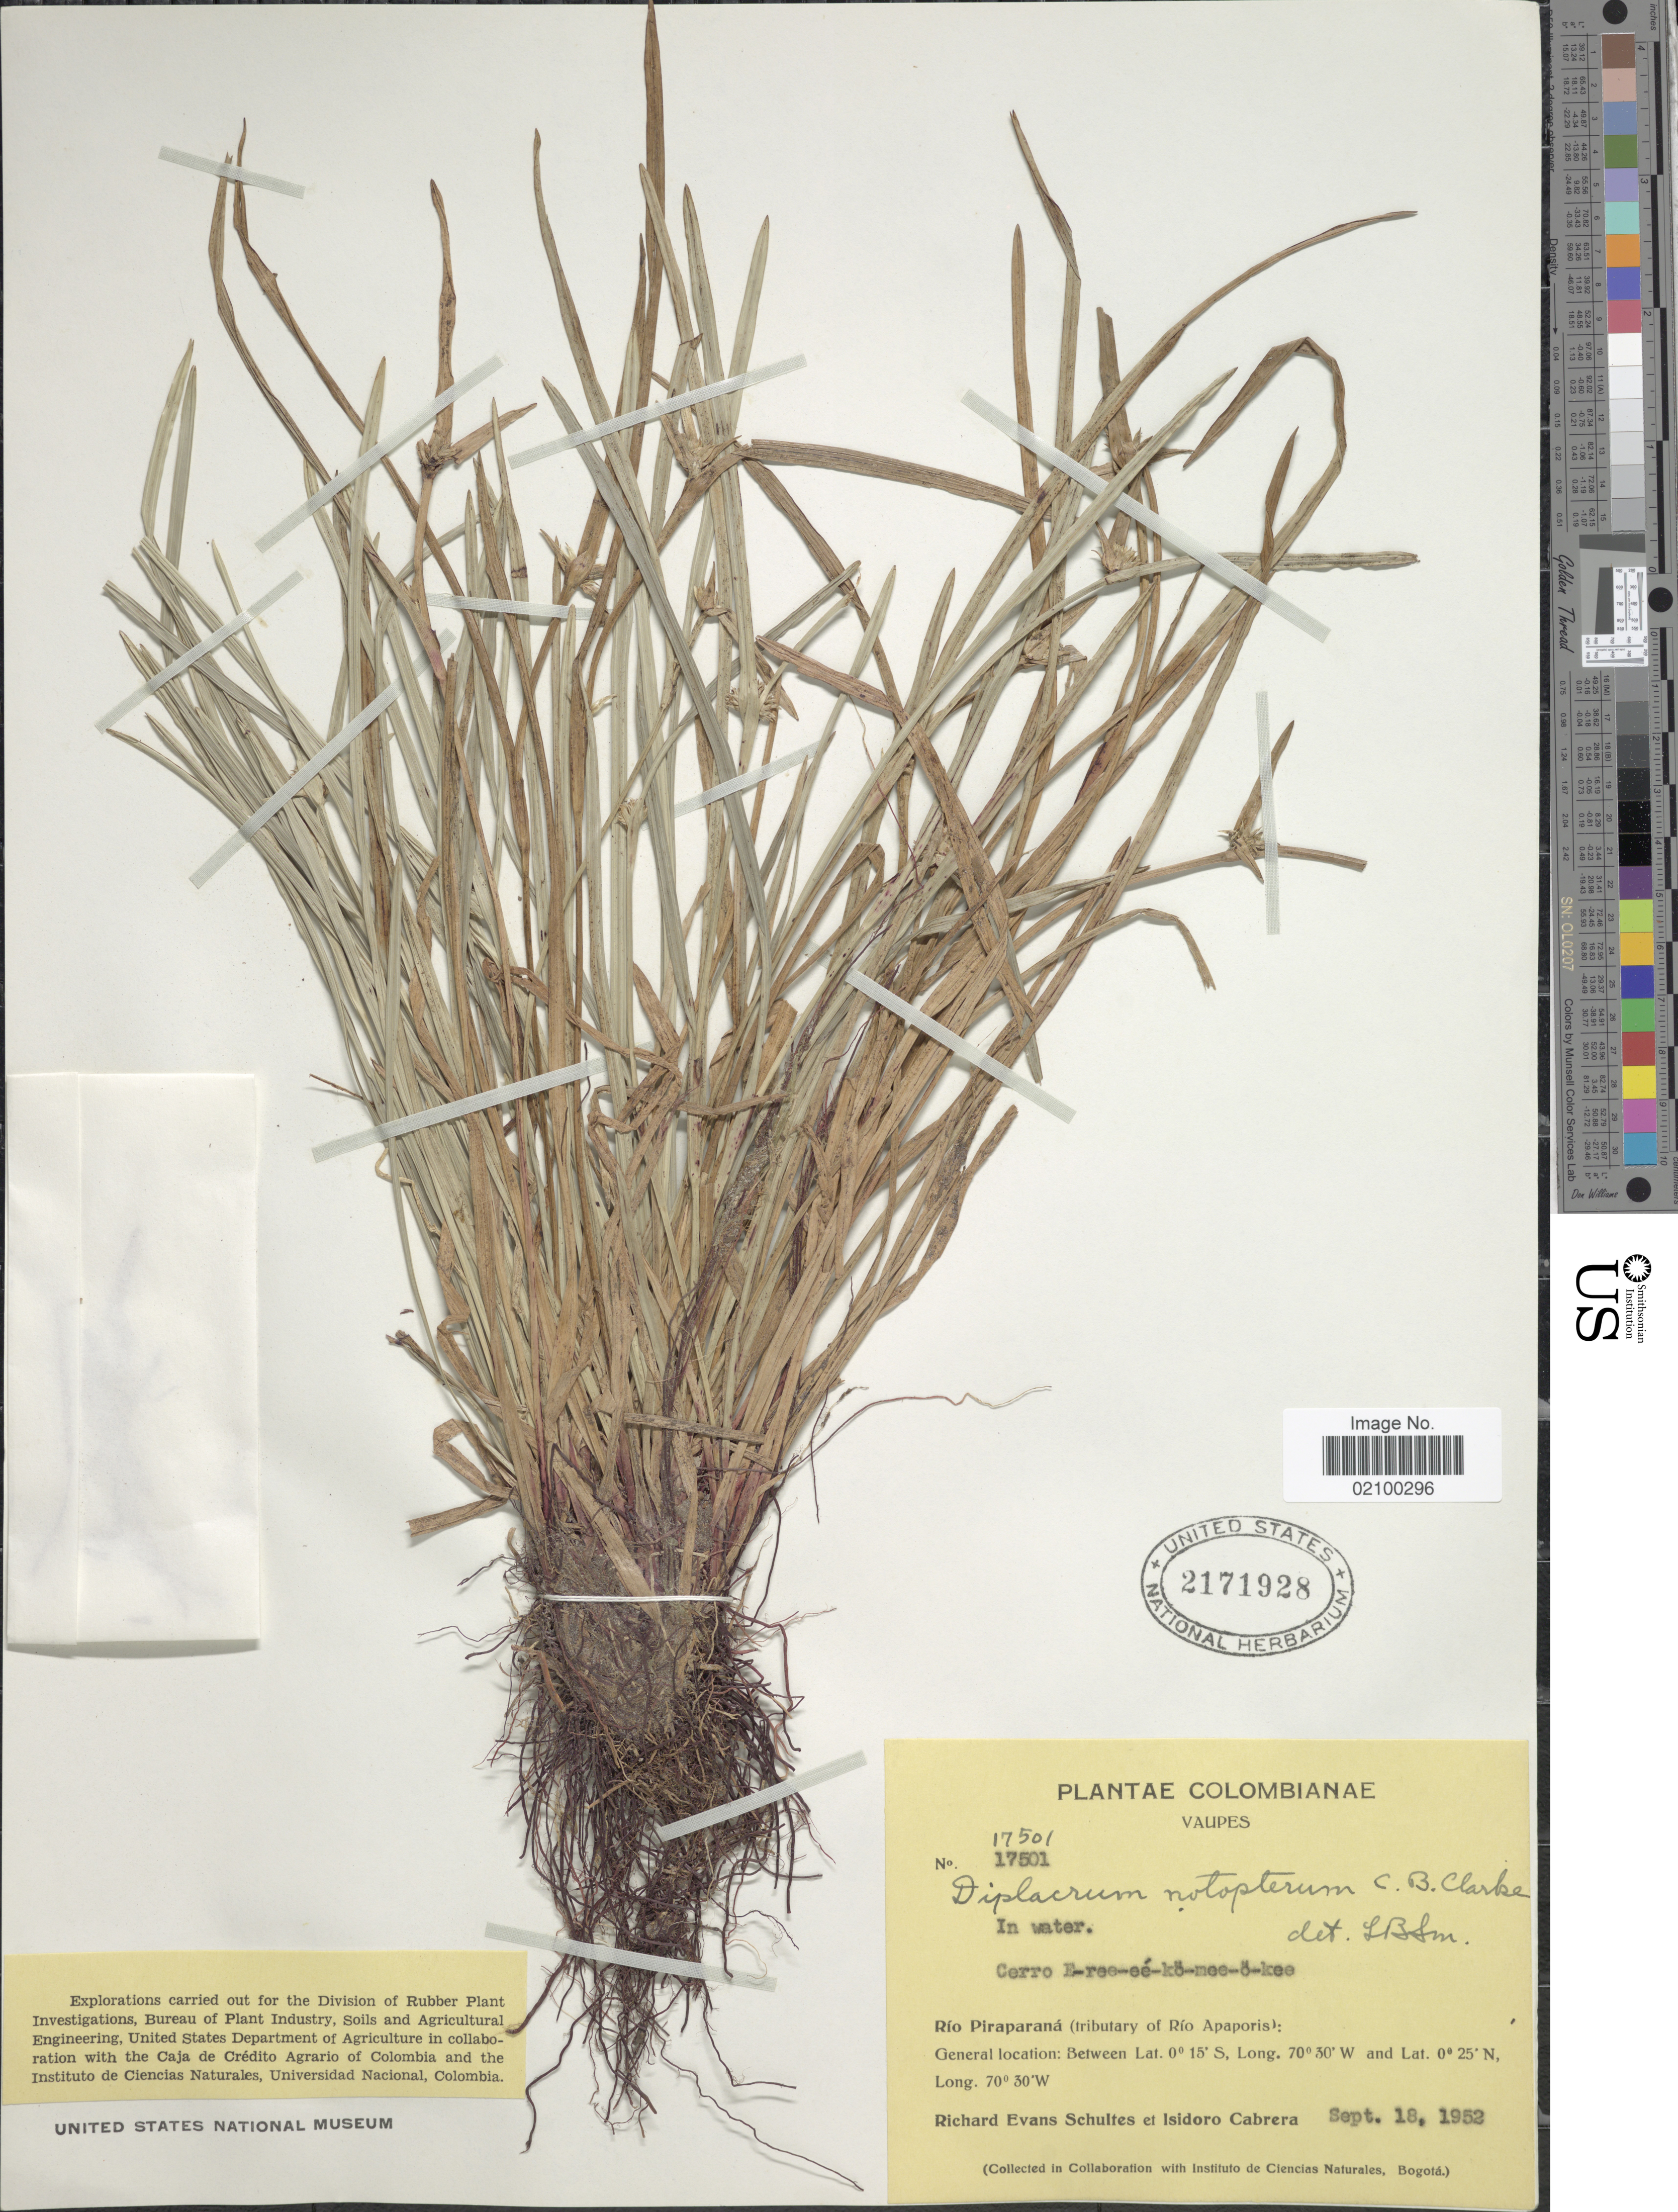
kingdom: Plantae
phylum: Tracheophyta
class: Liliopsida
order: Poales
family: Cyperaceae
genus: Diplacrum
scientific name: Diplacrum capitatum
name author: (Willd.) Boeckeler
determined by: Strong, Mark T., (BOT), Smithsonian Institution - National Museum of Natural History (UNITED STATES)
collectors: R. E. Schultes & I. Cabrera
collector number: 17501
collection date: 1952-09-18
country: Colombia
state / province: Vaupés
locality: Rio Piraparana (tributary of Rio Apaporis) . Cerro E-ree-ee-ko-mee-o-kee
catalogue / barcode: US 2171928